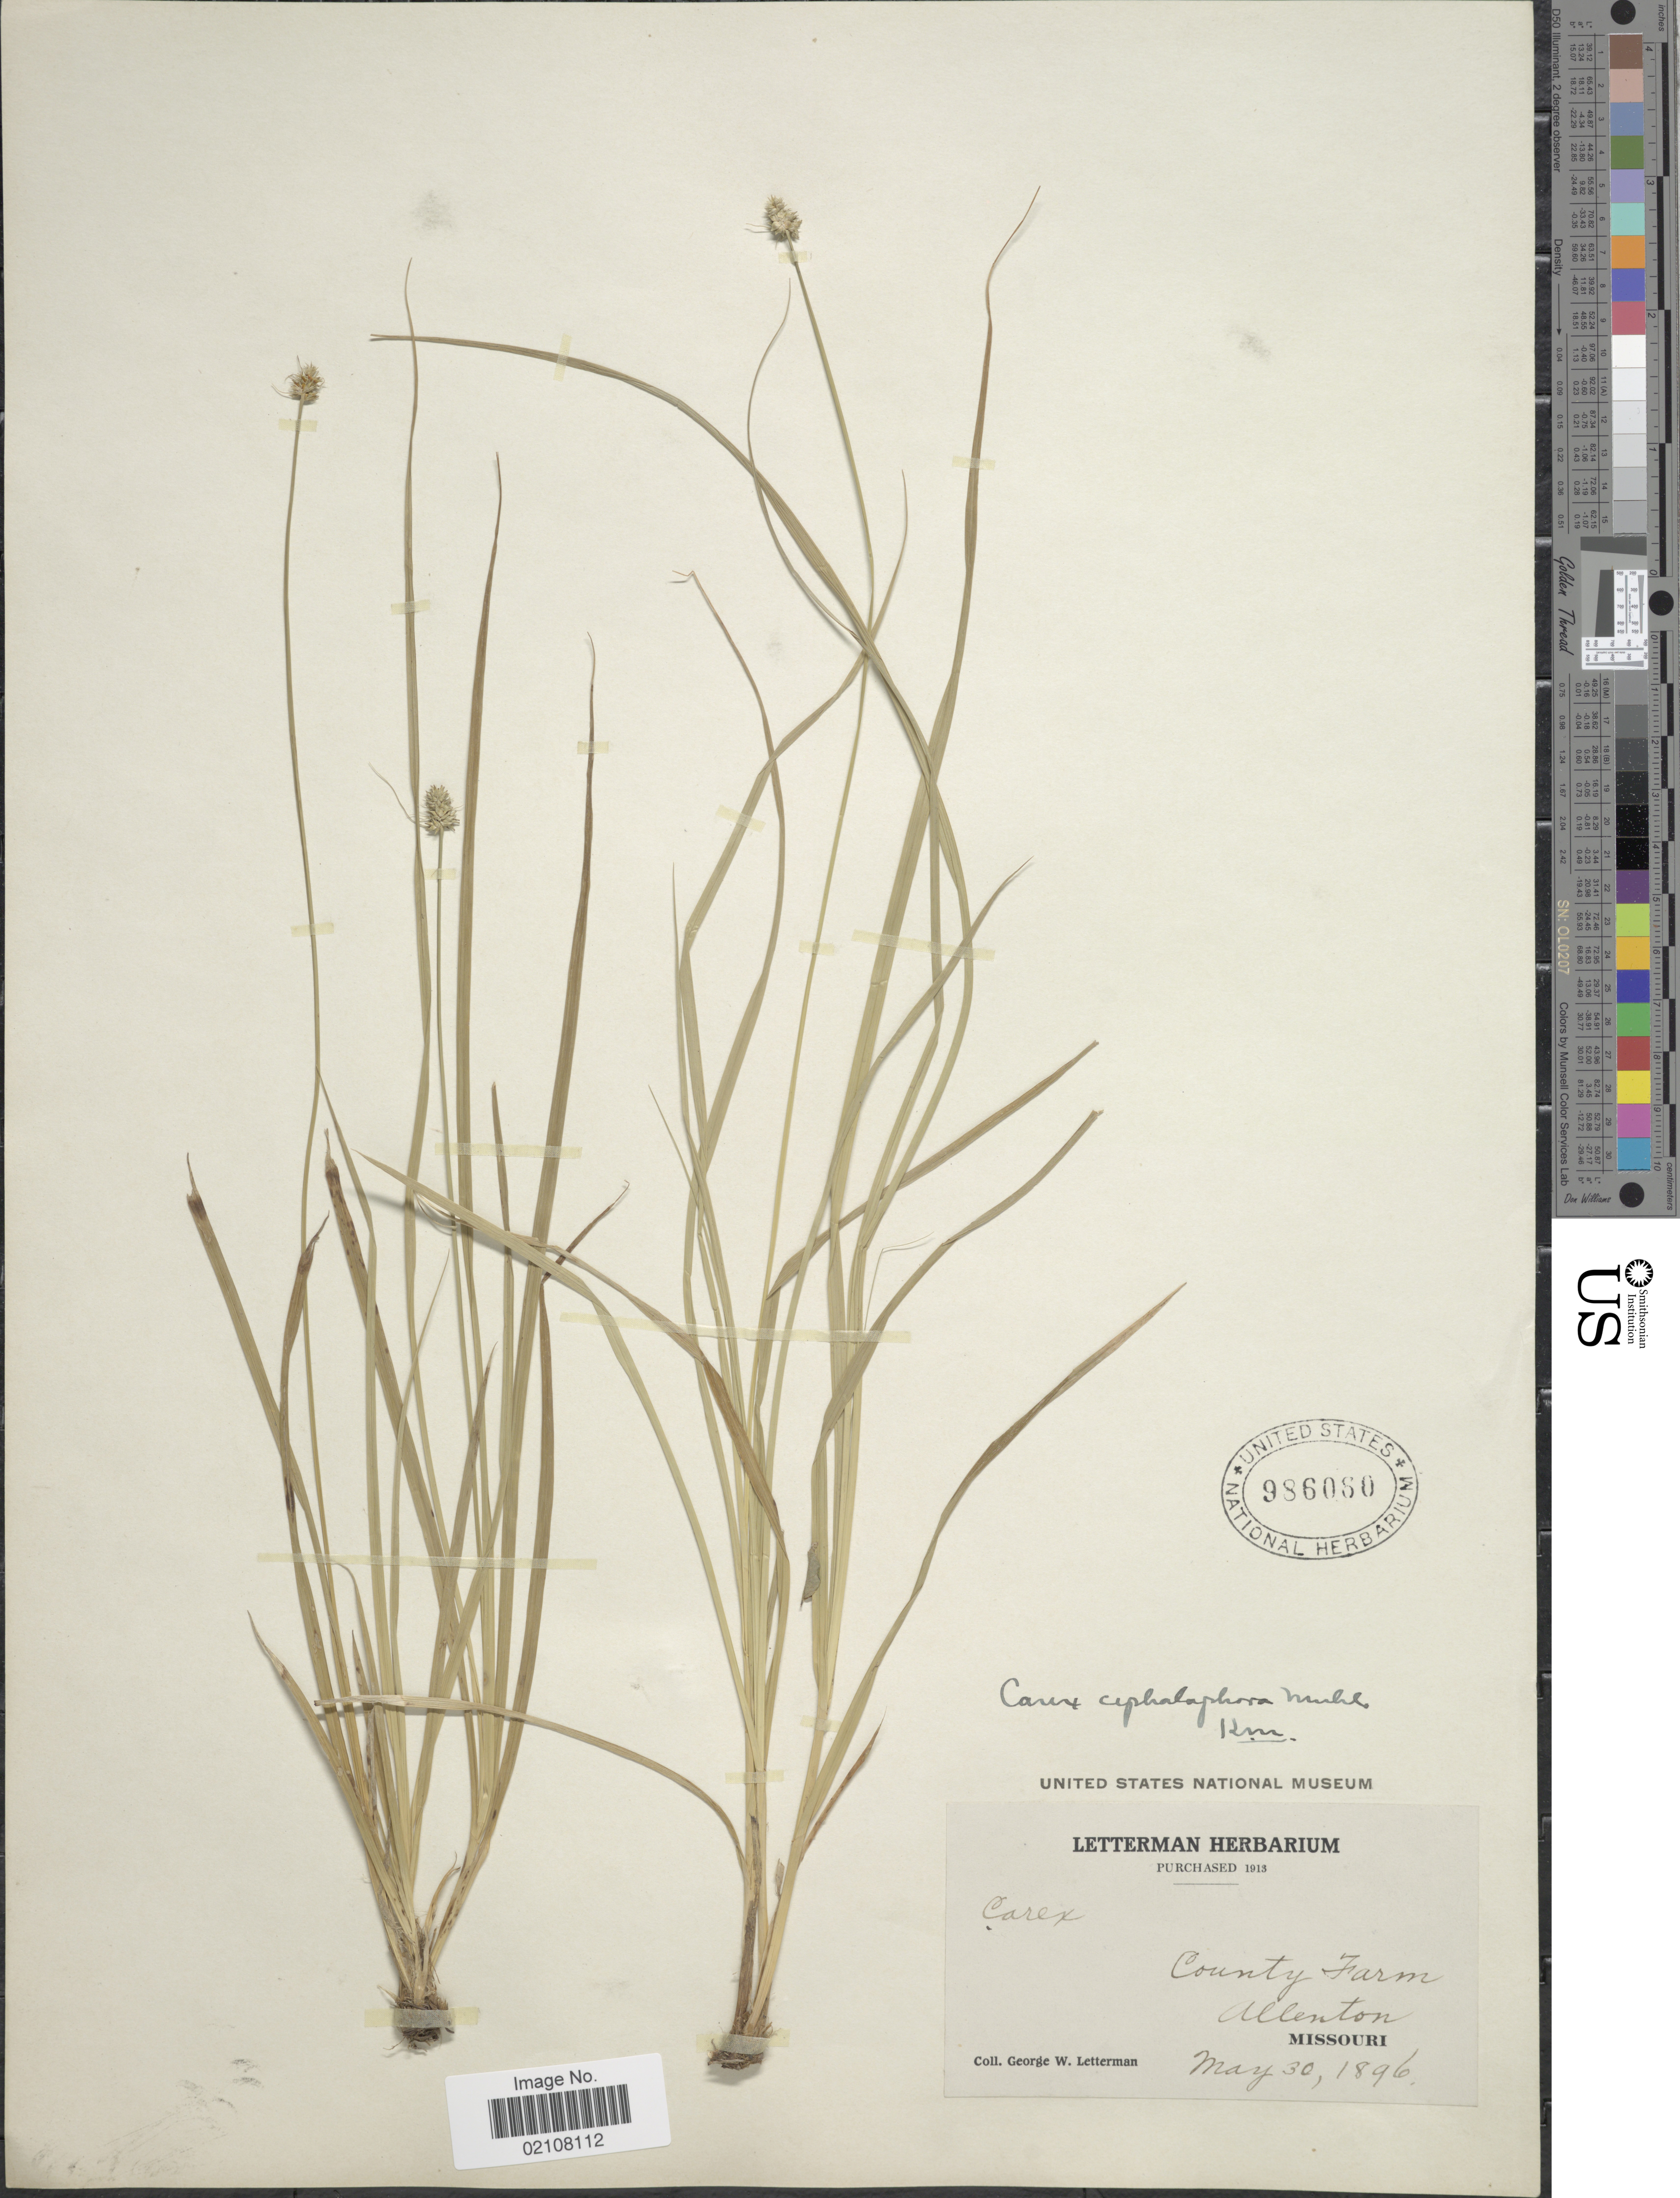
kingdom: Plantae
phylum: Tracheophyta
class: Liliopsida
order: Poales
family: Cyperaceae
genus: Carex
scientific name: Carex cephalophora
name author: Muhl. ex Willd.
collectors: G. W. Letterman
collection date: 1896-05-30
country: United States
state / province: Missouri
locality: County Farm, Allenton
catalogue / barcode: US 986080